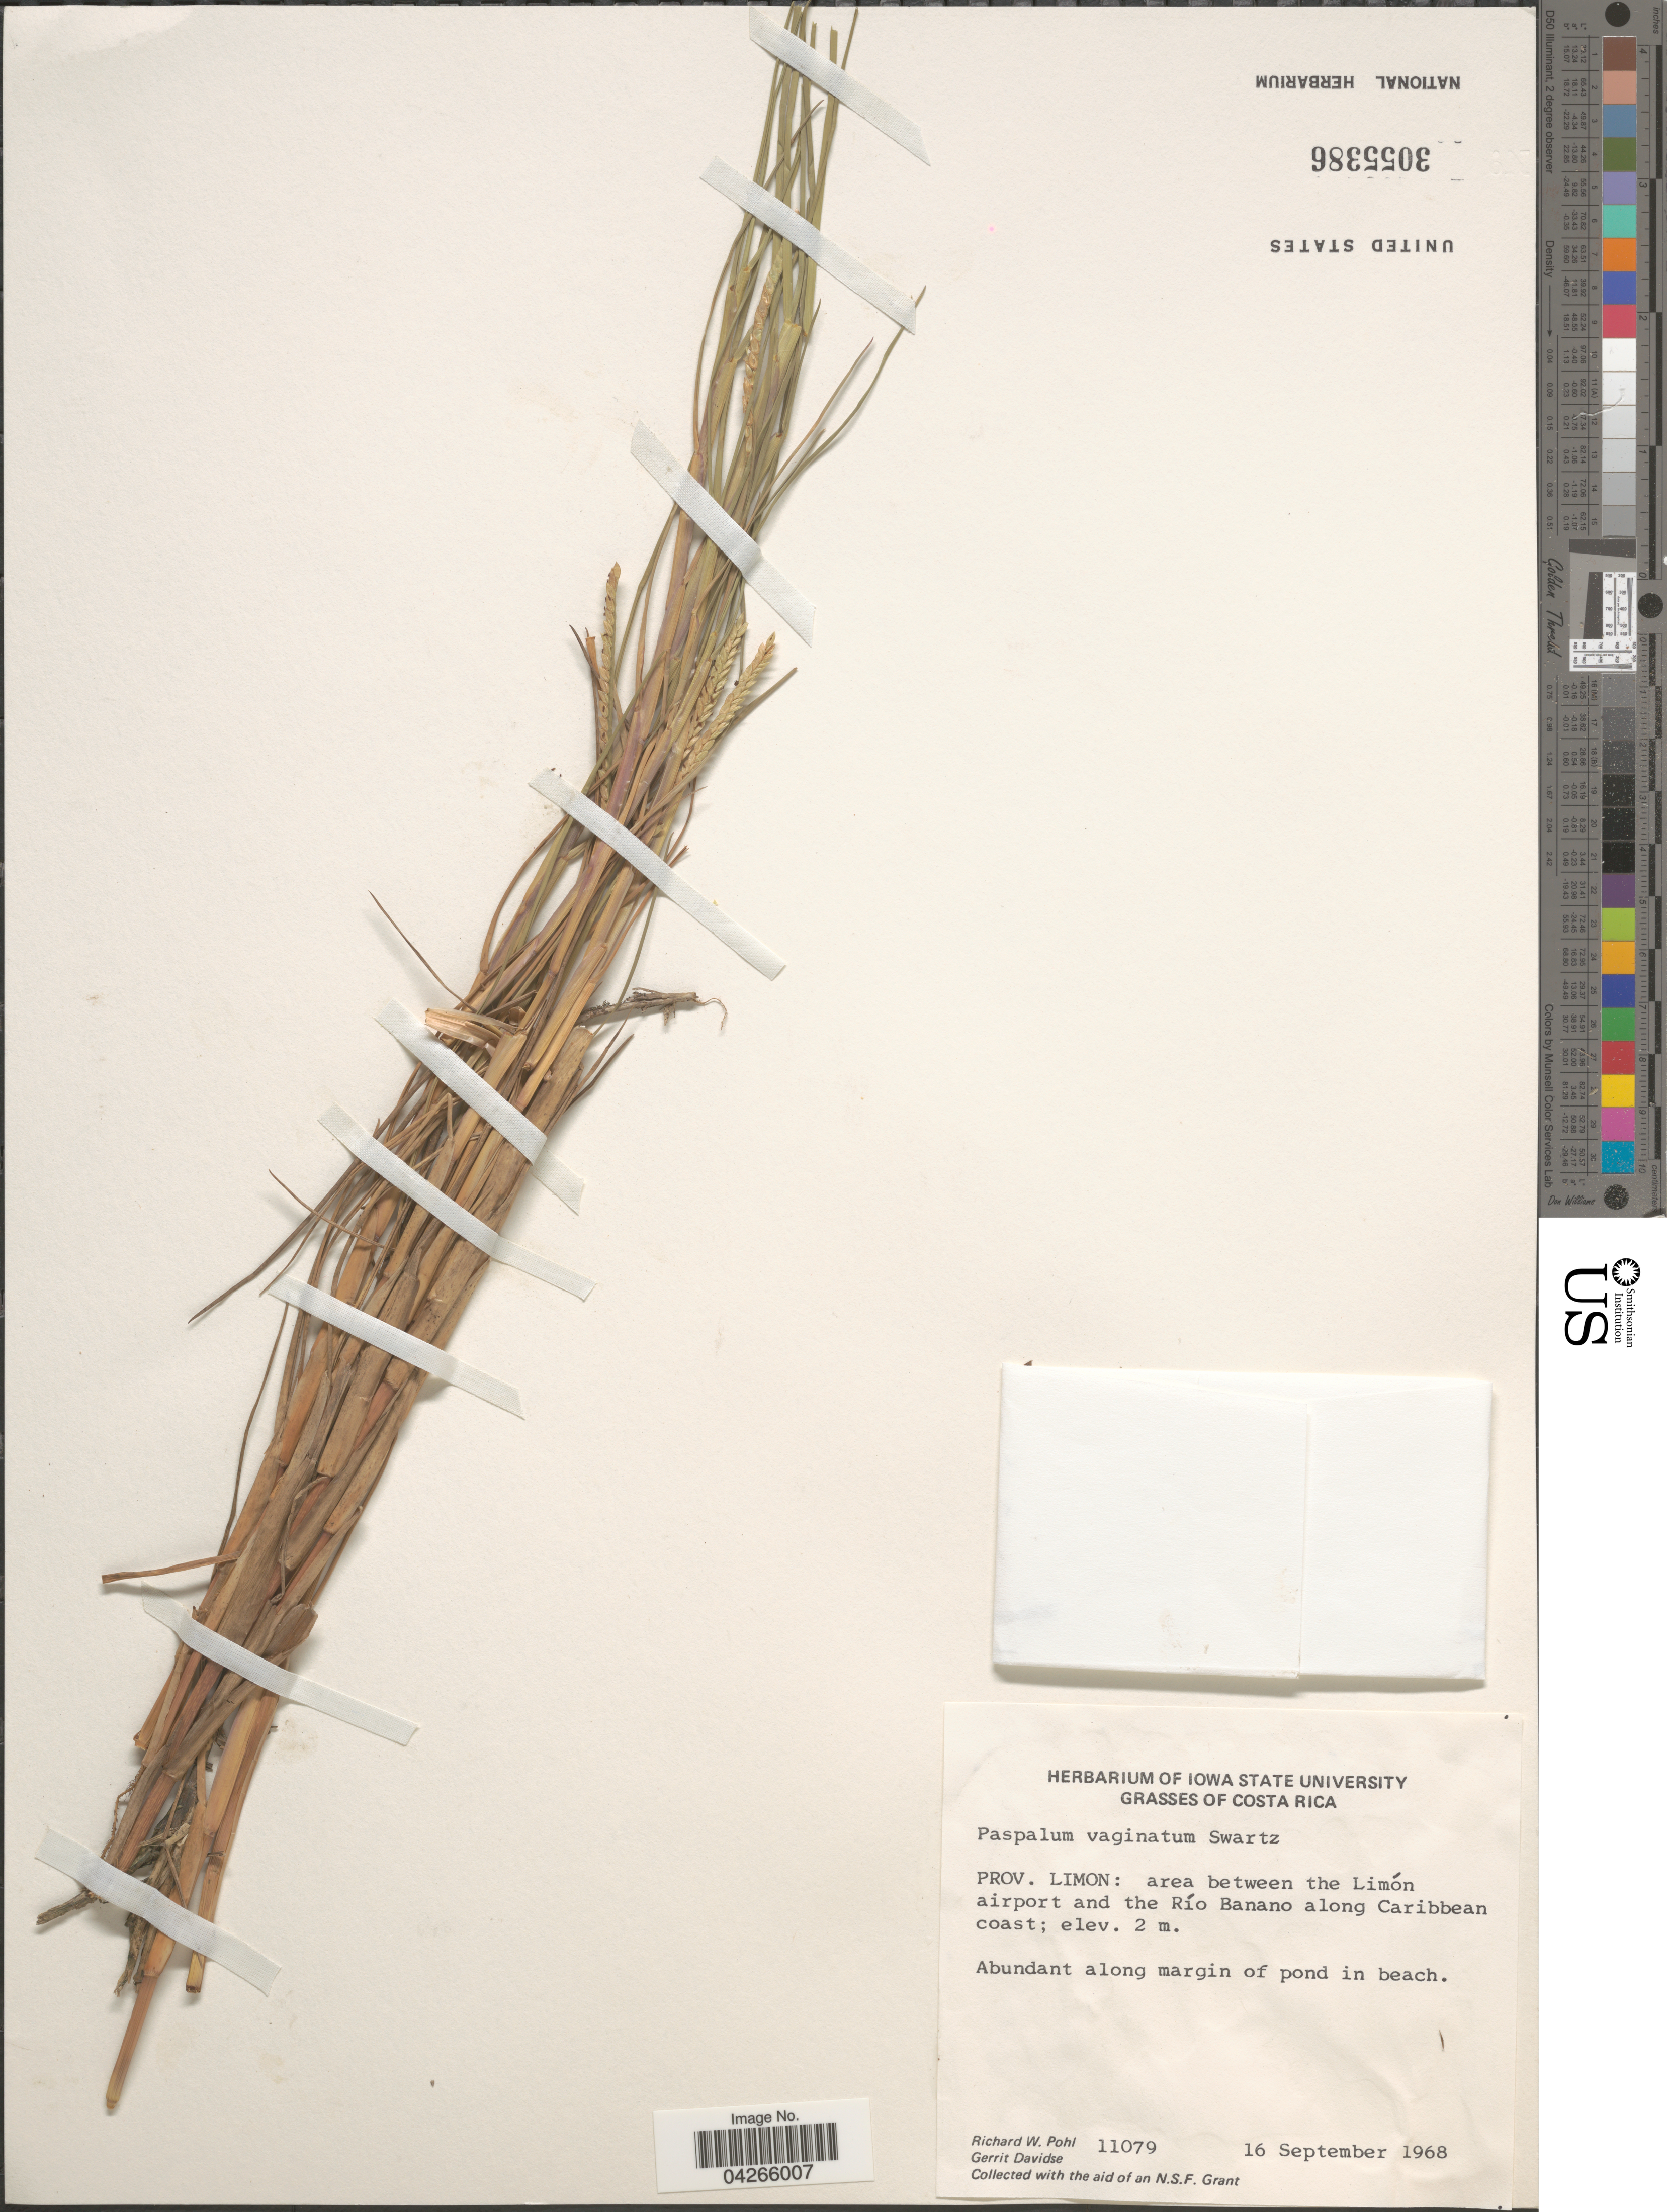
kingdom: Plantae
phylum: Tracheophyta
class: Liliopsida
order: Poales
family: Poaceae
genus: Paspalum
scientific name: Paspalum vaginatum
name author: Sw.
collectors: R. W. Pohl & G. Davidse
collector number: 11079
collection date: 1968-09-16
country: Costa Rica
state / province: Limón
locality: Area between the Limón airport and the Río Banano along Caribbean coast.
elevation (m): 2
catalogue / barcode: US 3055386